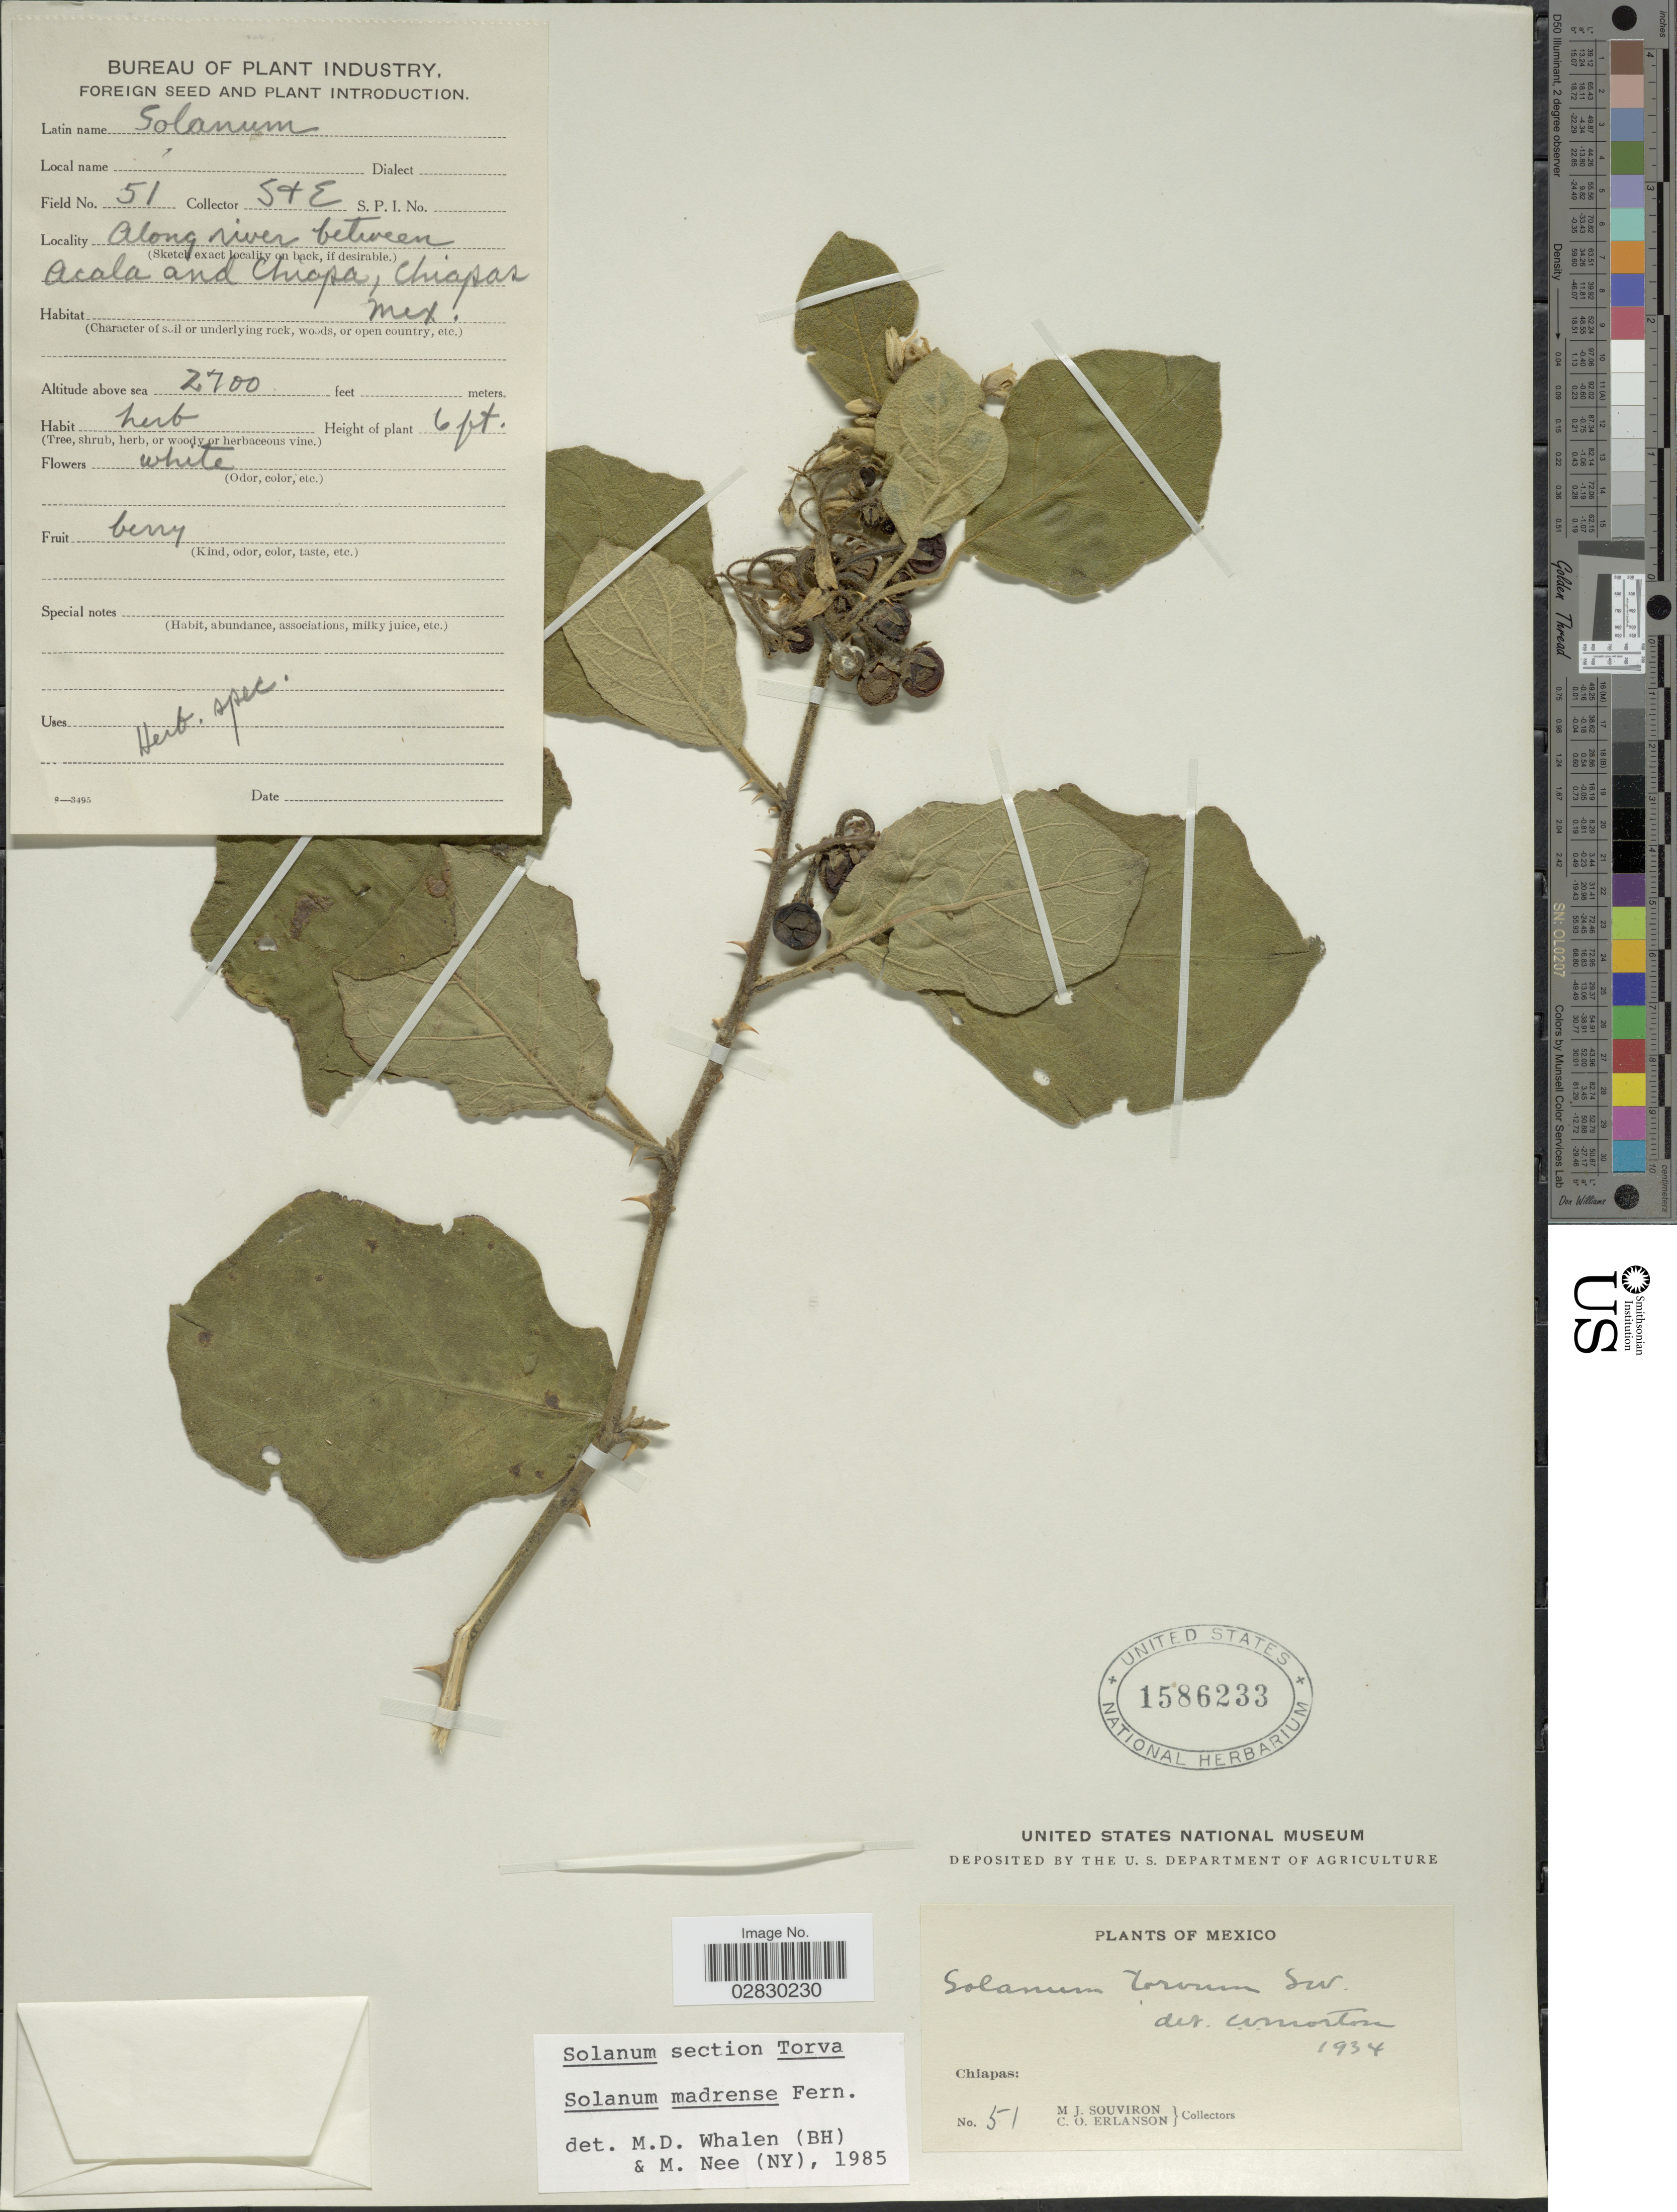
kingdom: Plantae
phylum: Tracheophyta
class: Magnoliopsida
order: Solanales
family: Solanaceae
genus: Solanum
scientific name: Solanum madrense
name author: Fernald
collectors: M. J. Souviron & C. O. Erlanson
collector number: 51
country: Mexico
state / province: Chiapas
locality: Along river between Acala and Chiapa.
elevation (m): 823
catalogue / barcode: US 1586233